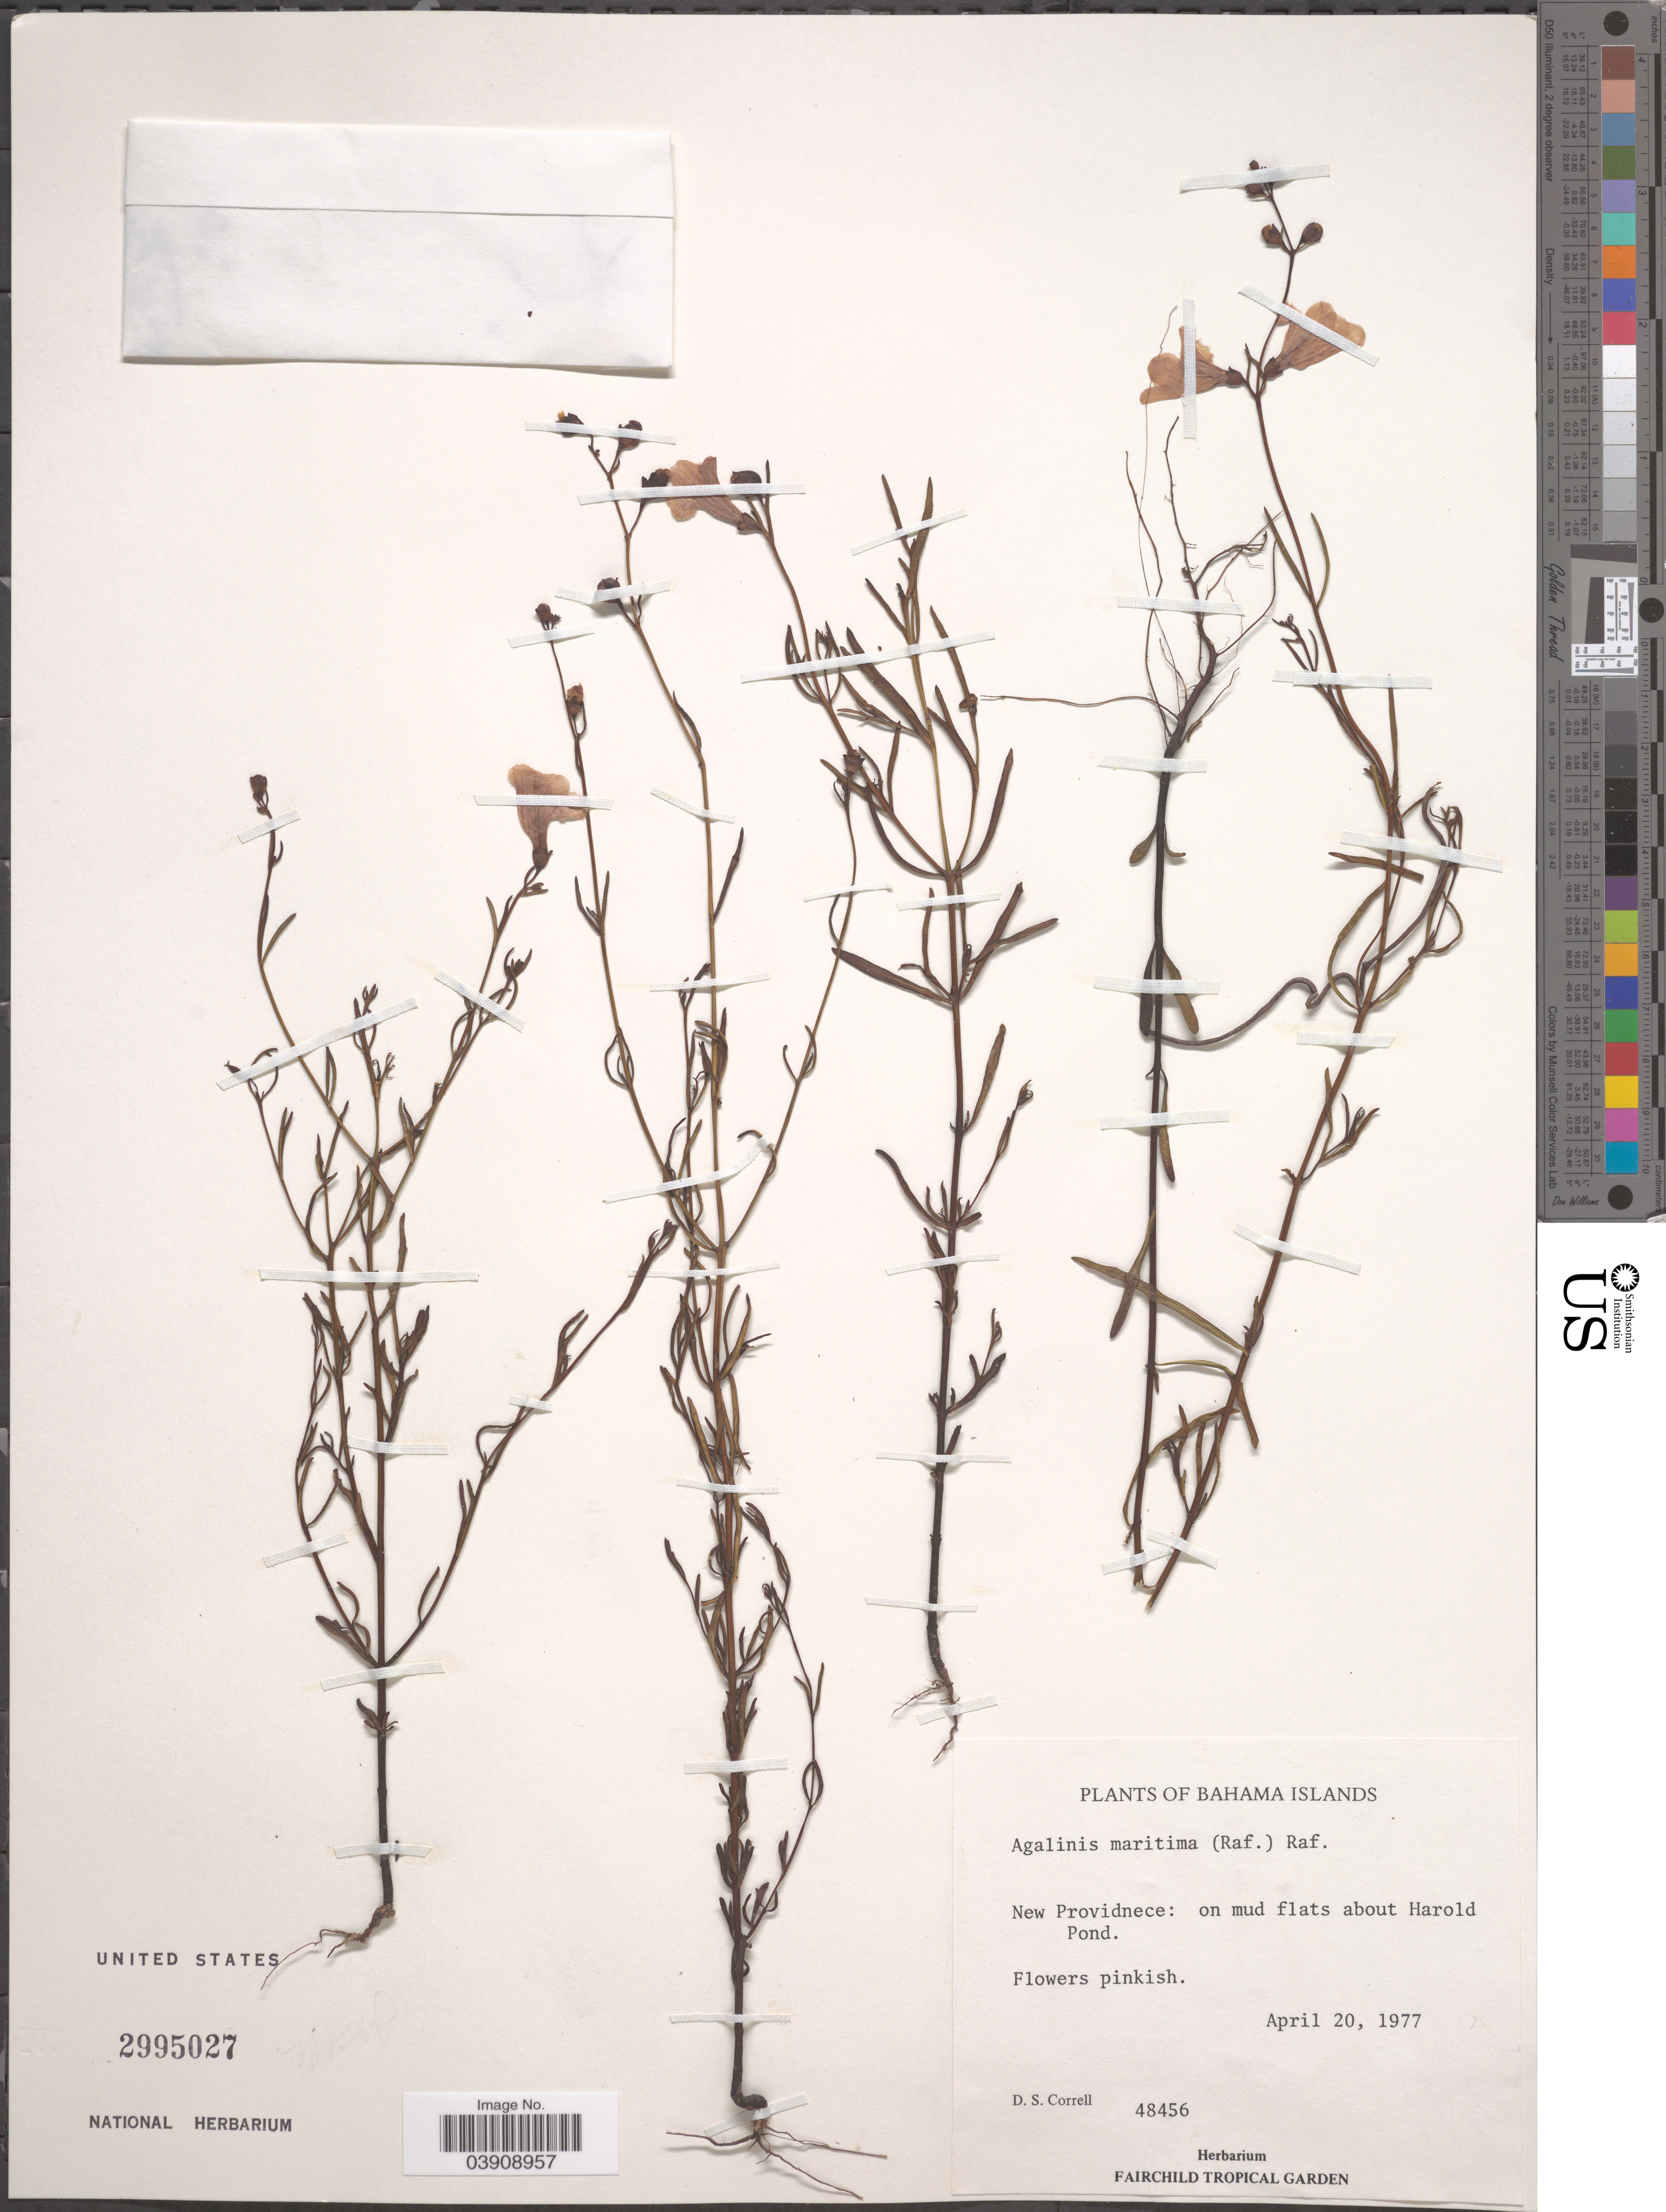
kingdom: Plantae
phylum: Tracheophyta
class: Magnoliopsida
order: Lamiales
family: Orobanchaceae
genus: Agalinis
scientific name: Agalinis maritima var. grandiflora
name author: (Benth.) Pennell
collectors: D. S. Correll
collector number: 48456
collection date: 1977-04-20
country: Bahamas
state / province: New Providence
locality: The Bahama Islands. On mud flats about Harold Pond.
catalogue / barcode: US 2995027